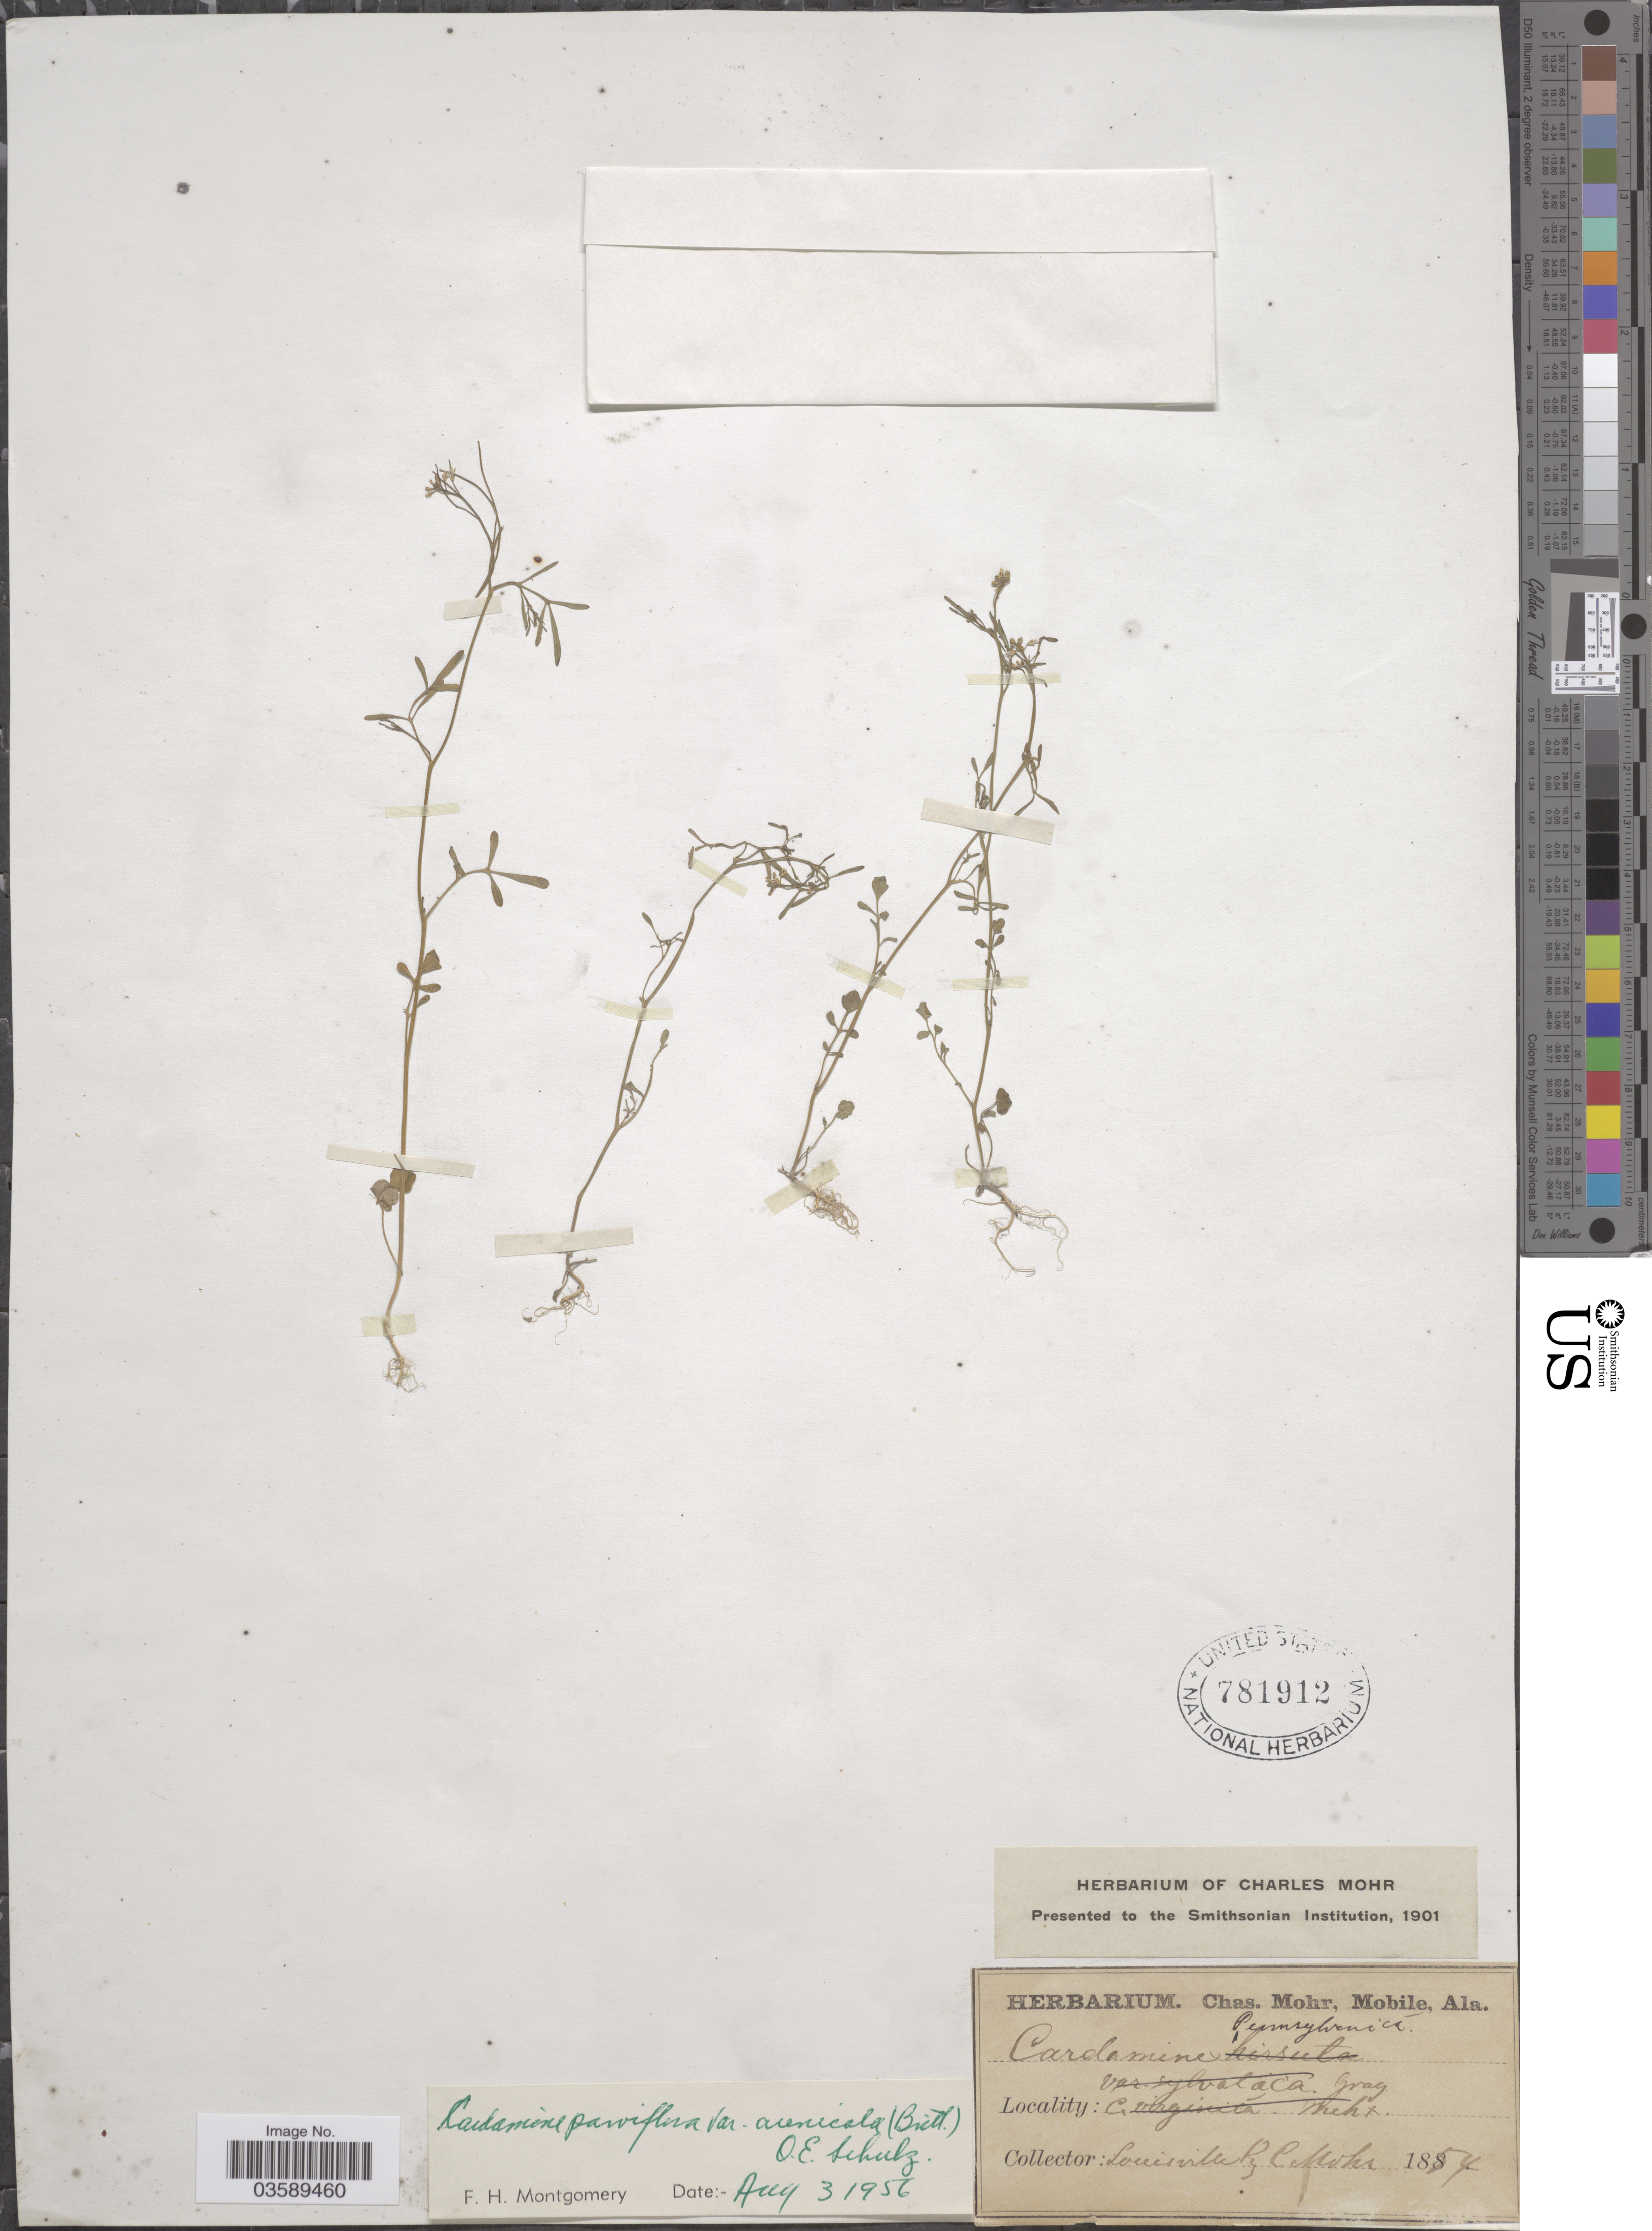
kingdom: Plantae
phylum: Tracheophyta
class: Magnoliopsida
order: Brassicales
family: Brassicaceae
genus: Cardamine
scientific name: Cardamine parviflora var. arenicola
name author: (Britton) O.E. Schulz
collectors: Mohr, C. T. (herbarium)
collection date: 1854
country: United States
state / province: Kentucky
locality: Louisville.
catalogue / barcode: US 781912